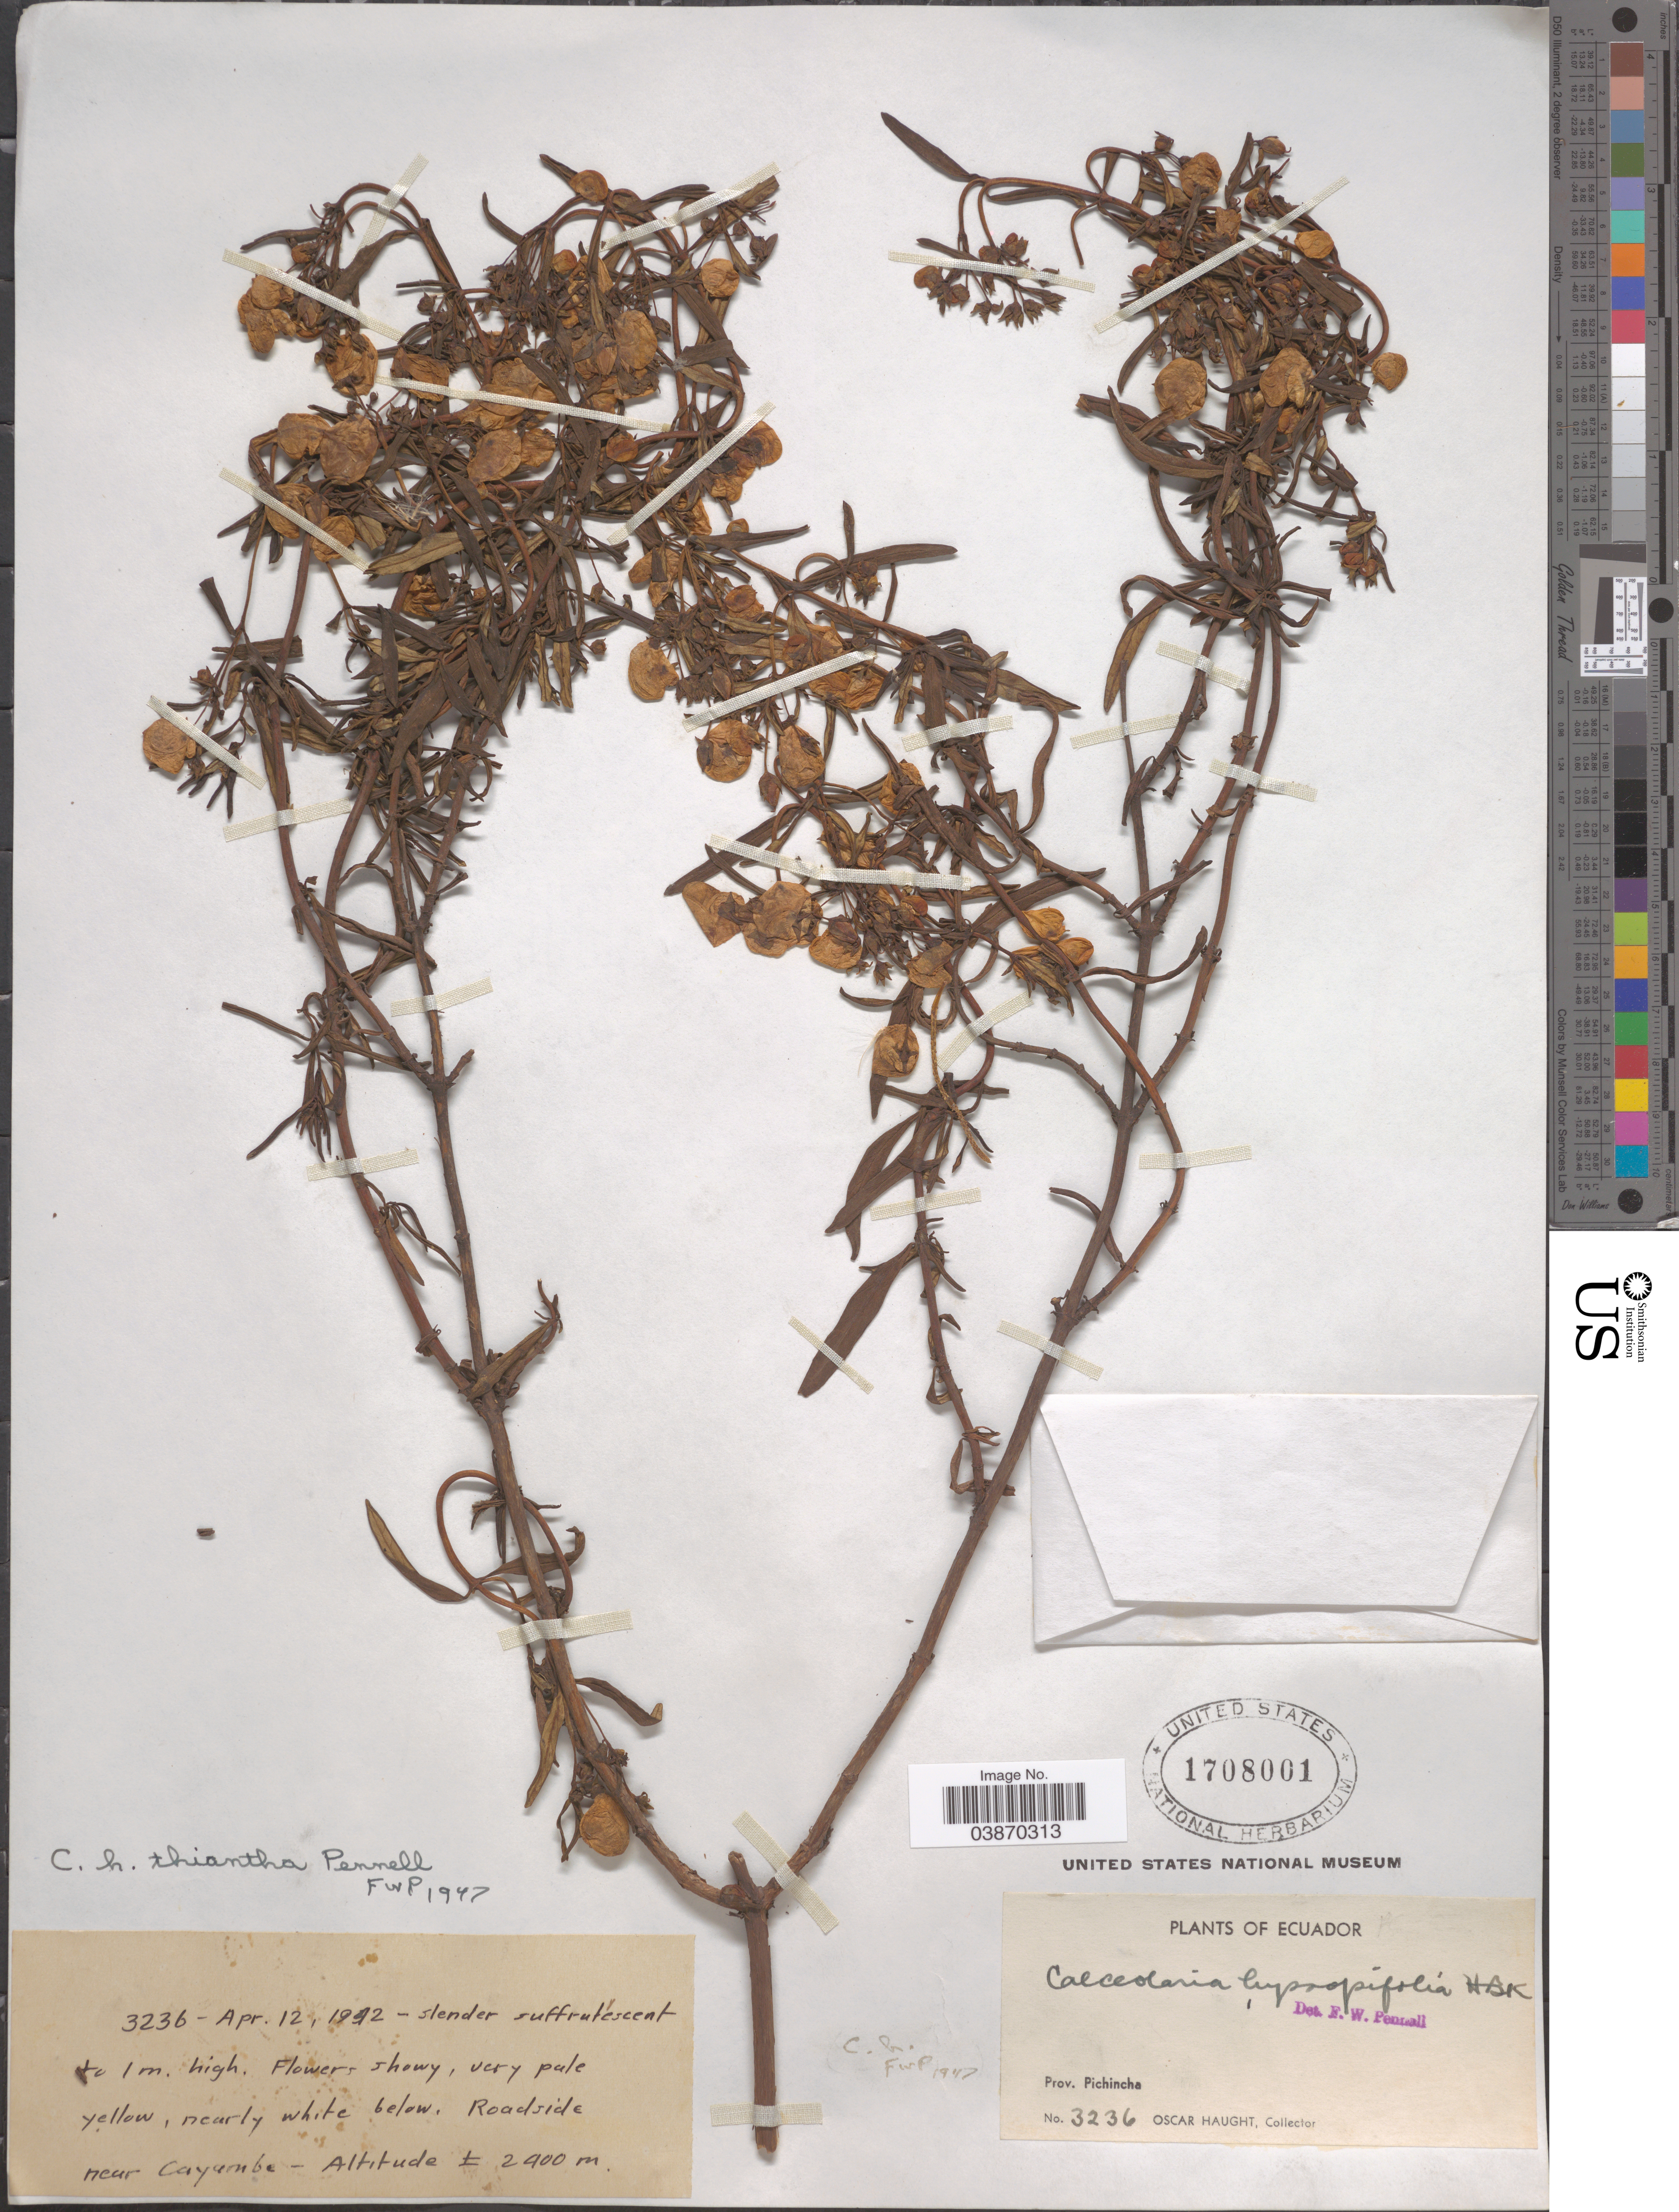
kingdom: Plantae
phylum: Tracheophyta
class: Magnoliopsida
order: Lamiales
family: Calceolariaceae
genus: Calceolaria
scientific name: Calceolaria hyssopifolia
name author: Kunth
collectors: O. L. Haught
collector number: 3236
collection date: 1942-04-12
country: Ecuador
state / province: Pichincha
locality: Roadside near Cayambe.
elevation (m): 2400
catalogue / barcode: US 1708001